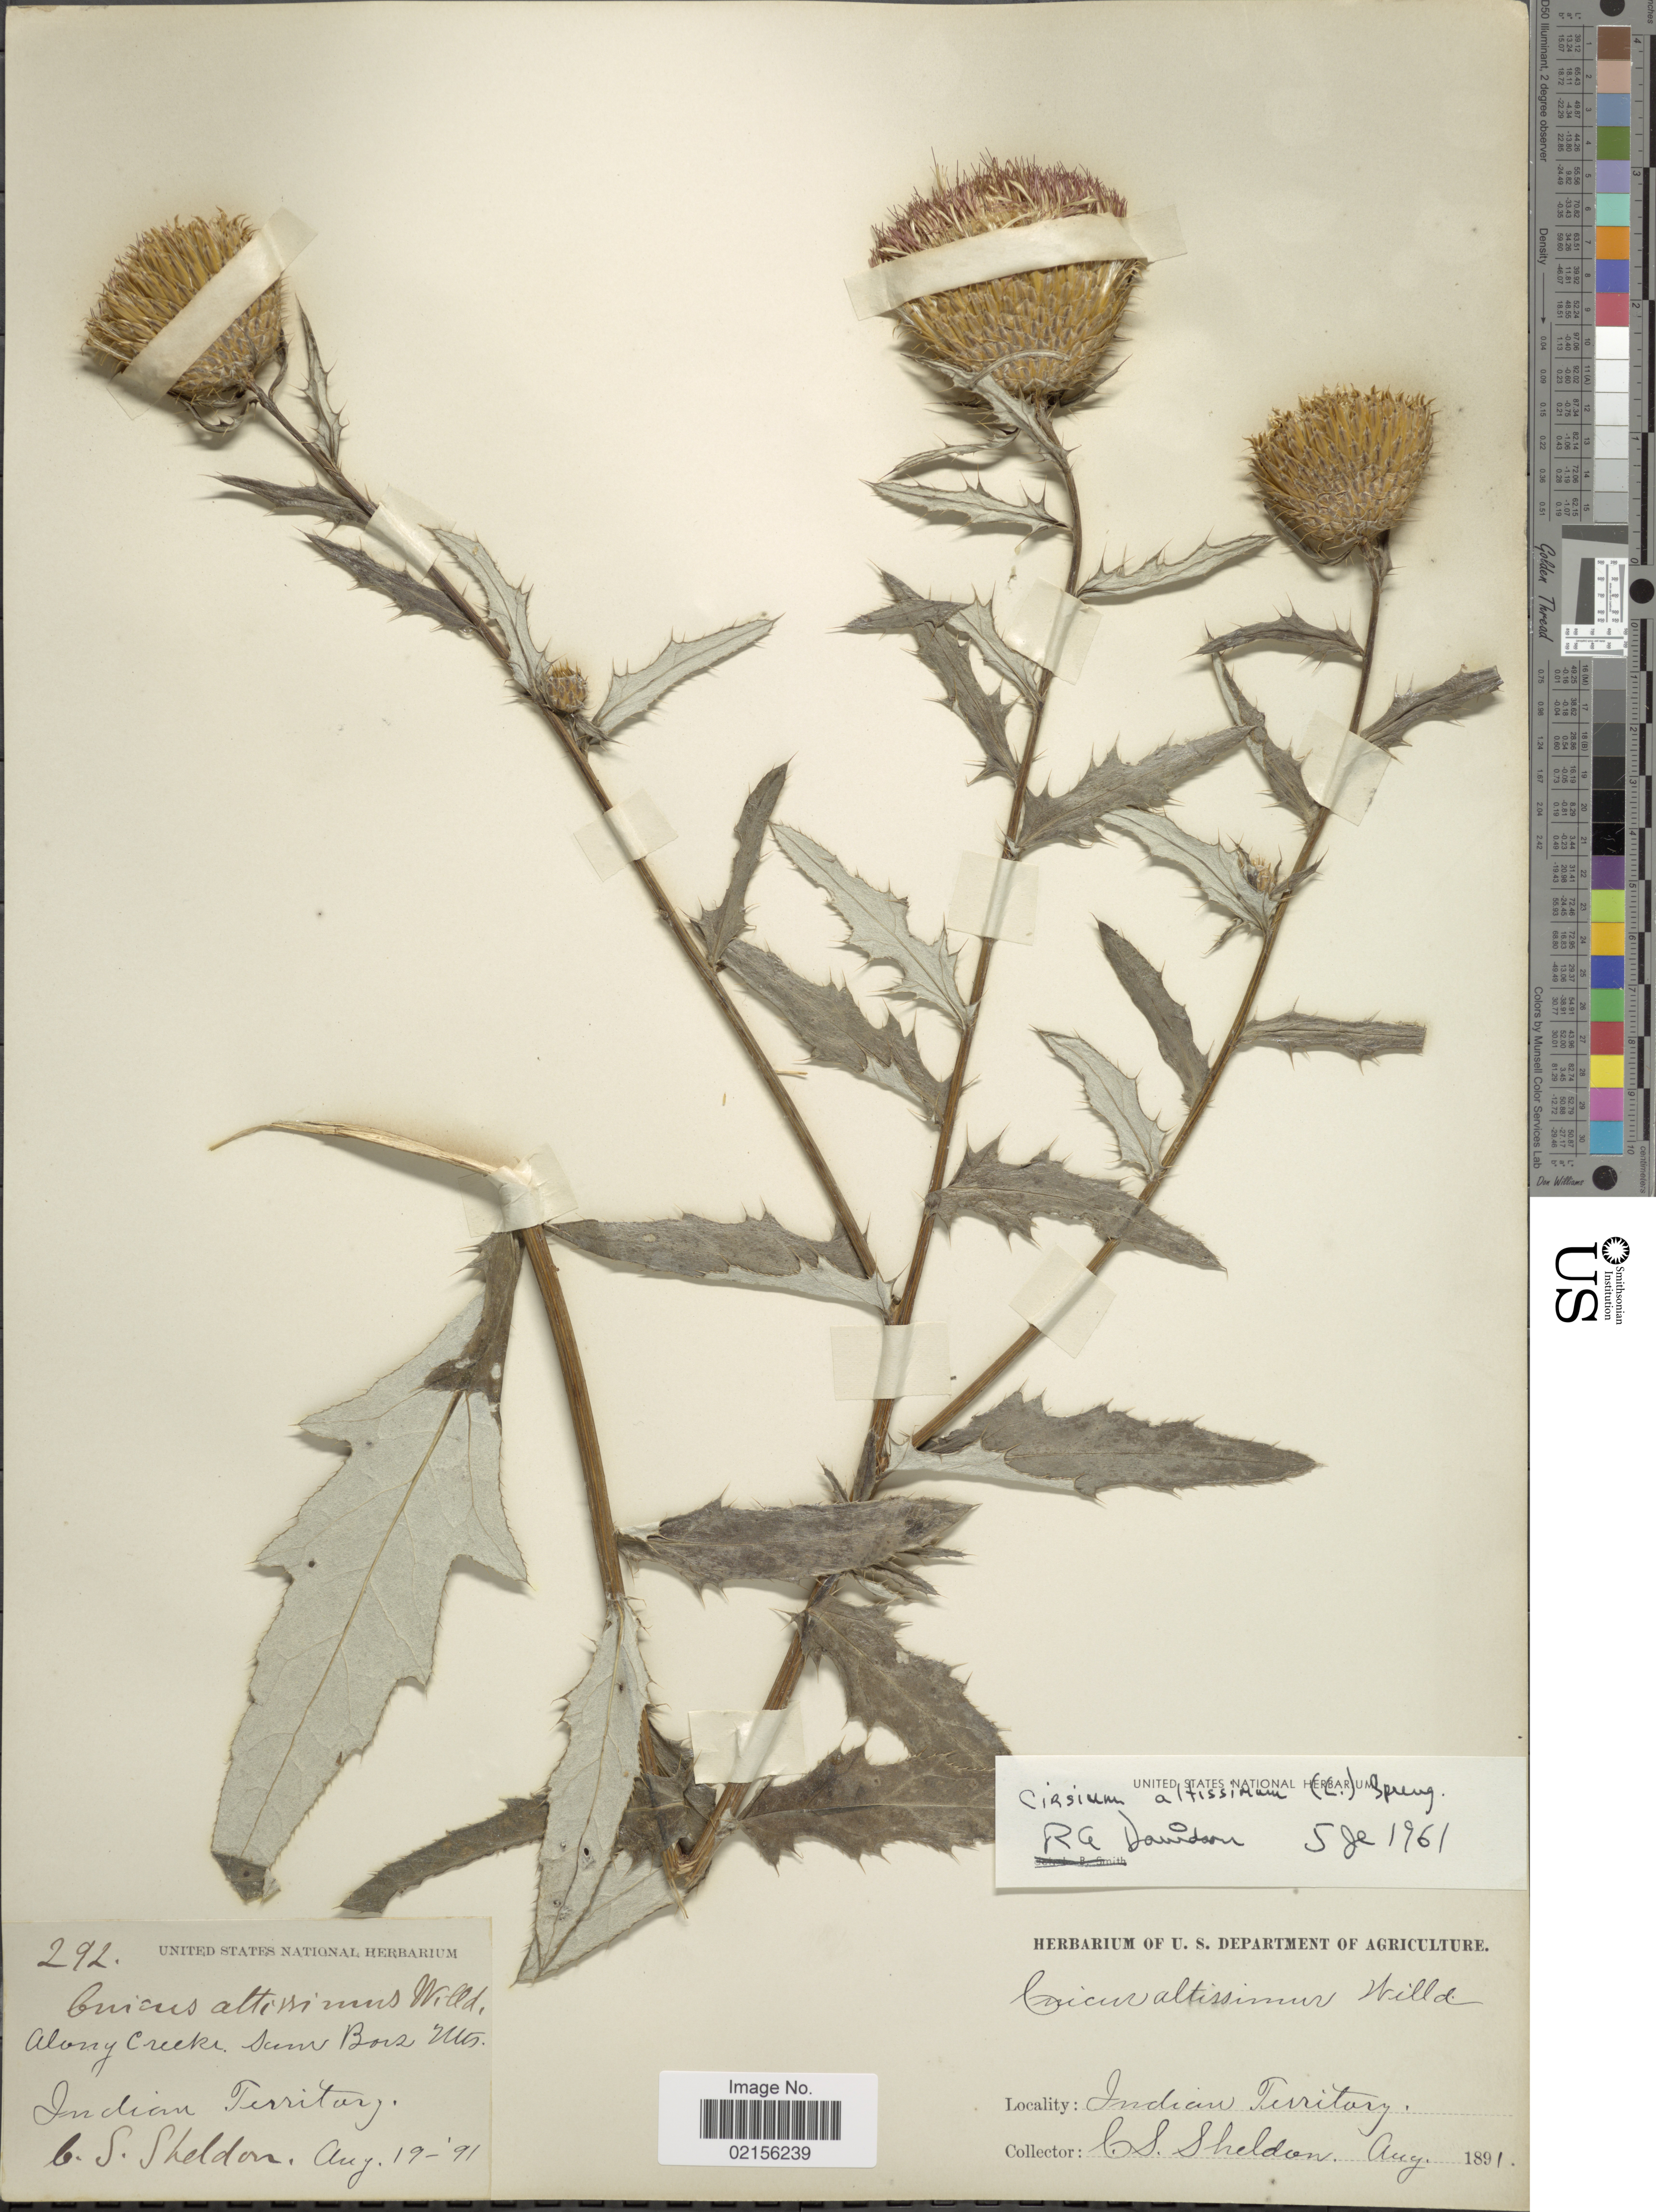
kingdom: Plantae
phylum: Tracheophyta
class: Magnoliopsida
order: Asterales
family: Asteraceae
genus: Cirsium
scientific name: Cirsium altissimum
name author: (L.) Spreng.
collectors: C. S. Sheldon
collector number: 292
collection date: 1891-08-19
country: United States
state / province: Oklahoma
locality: Along Creeks, Sans Bois Mts, Indian Territory